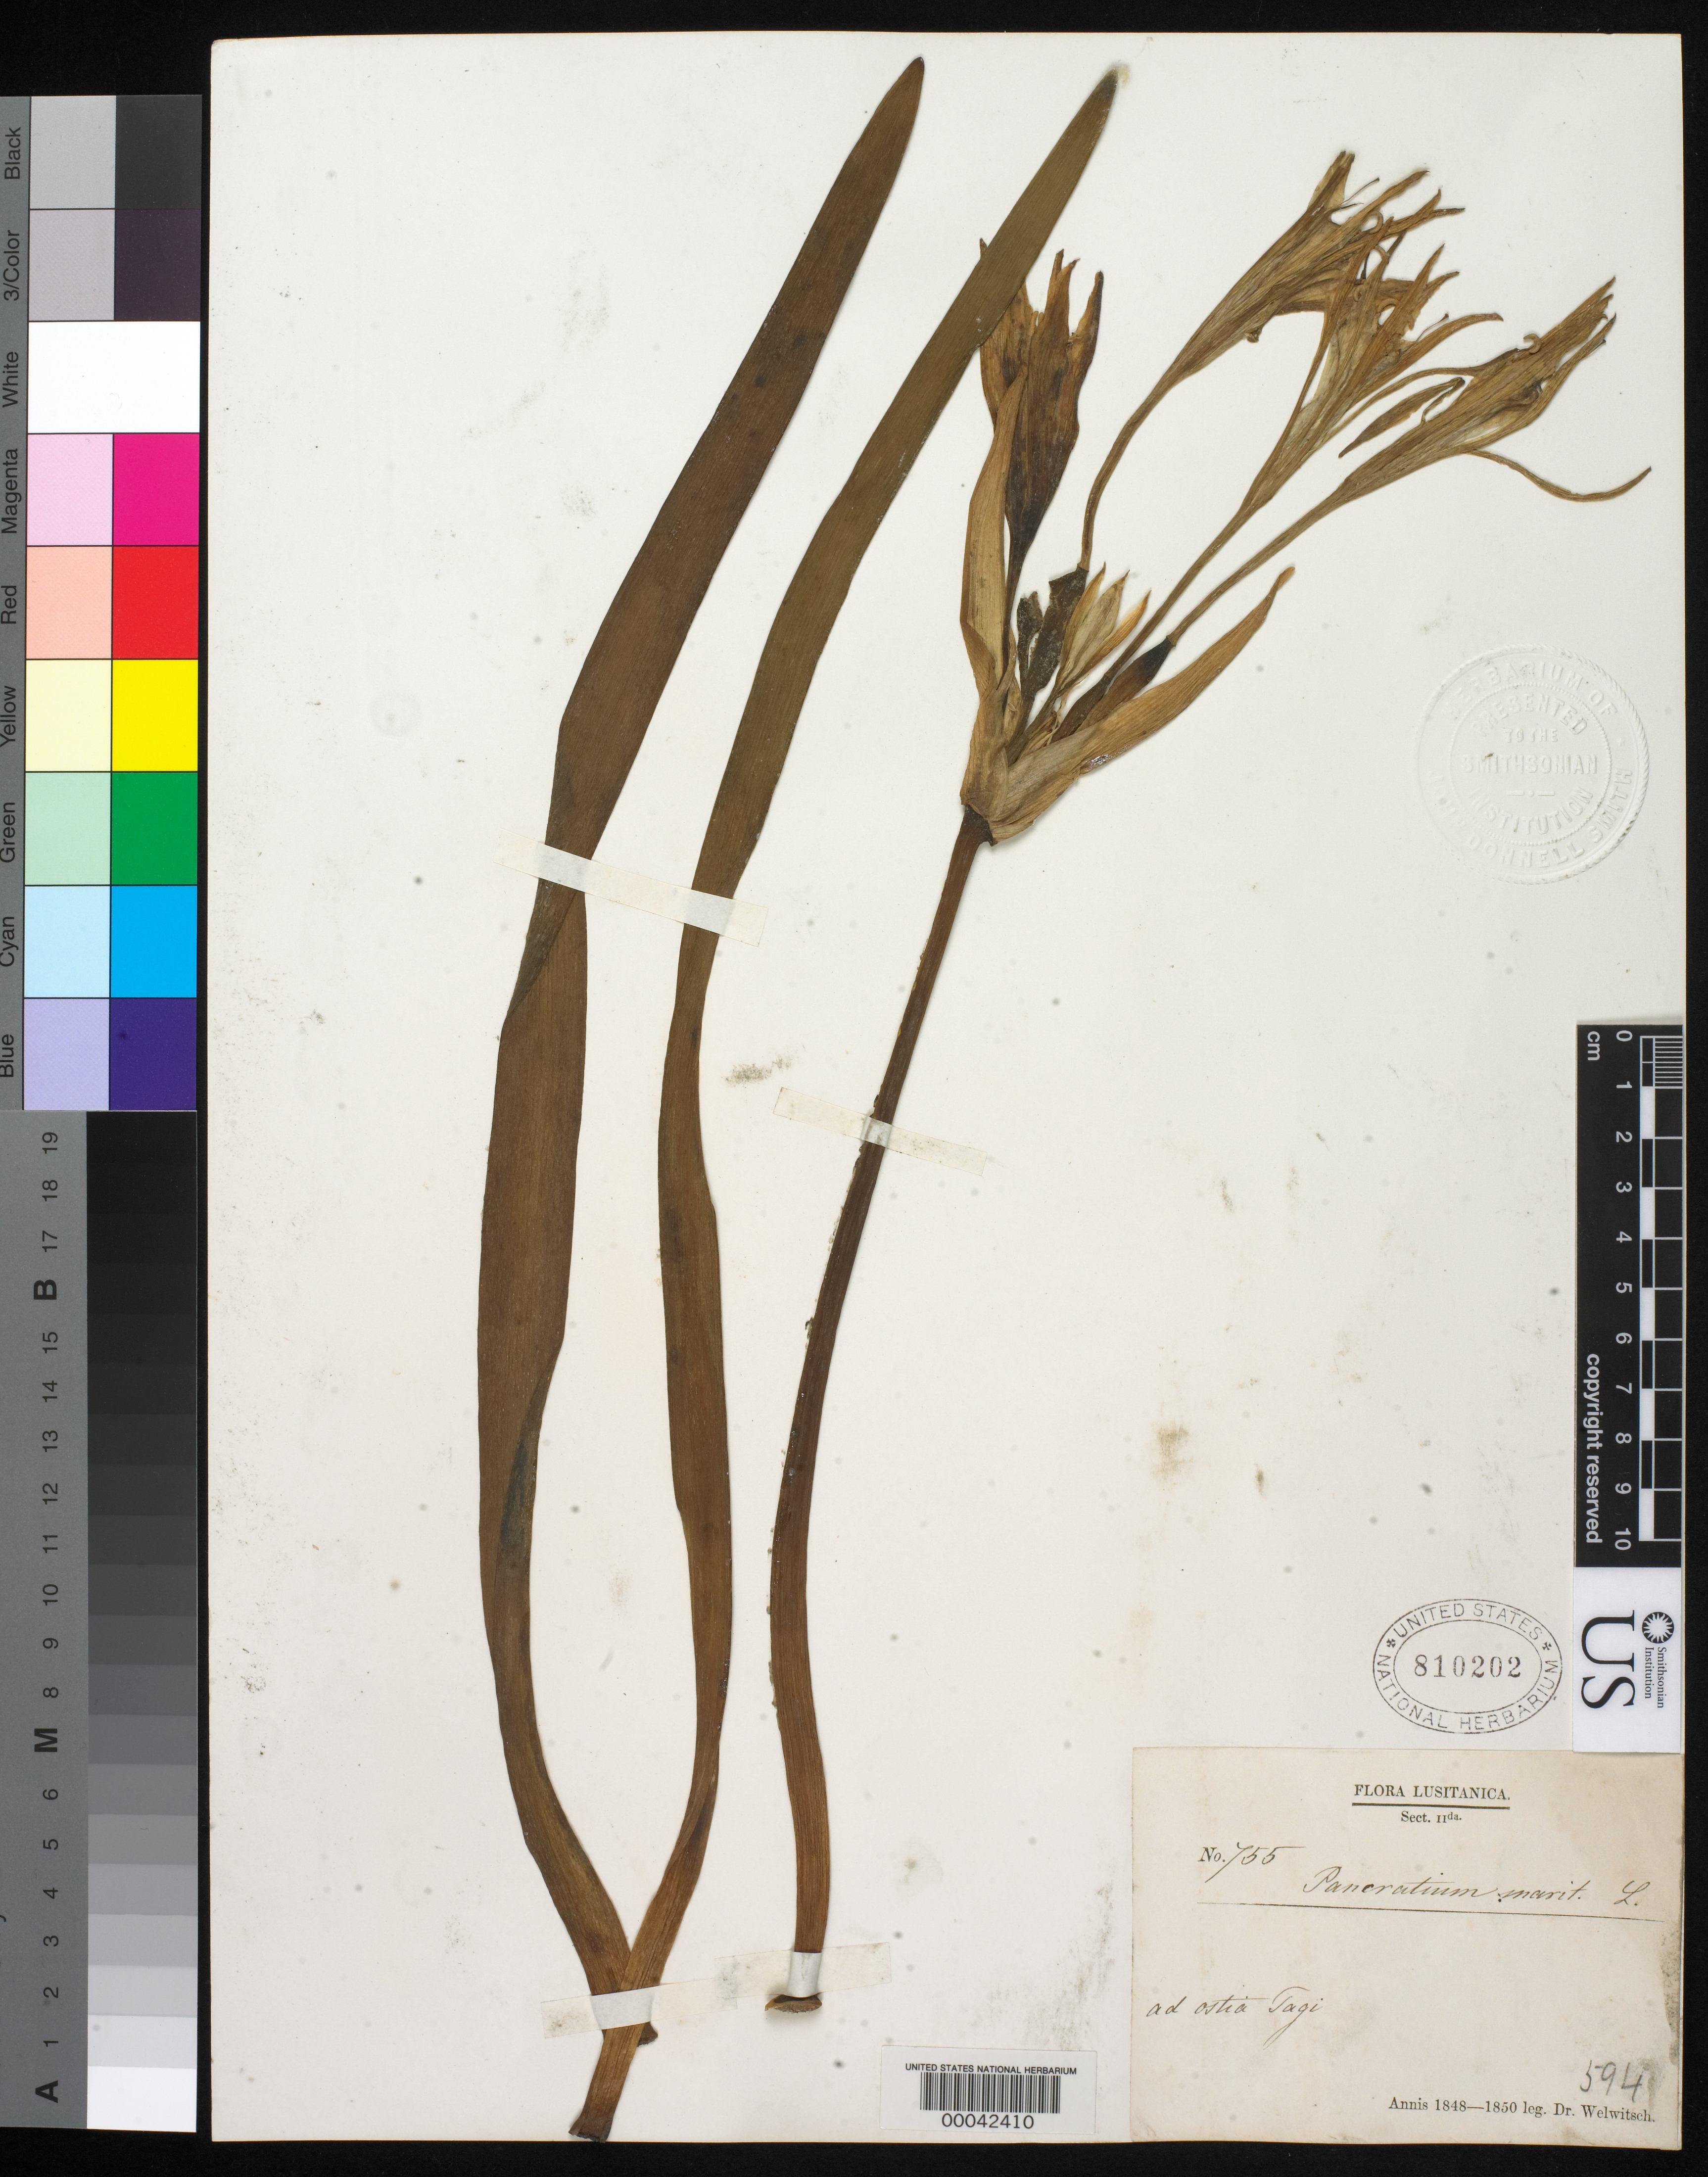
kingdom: Plantae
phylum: Tracheophyta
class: Liliopsida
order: Asparagales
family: Amaryllidaceae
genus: Pancratium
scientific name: Pancratium maritimum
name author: L.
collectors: F. M. Welwitsch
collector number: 755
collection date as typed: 1848 to -- -- 1850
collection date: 1848/1850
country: Portugal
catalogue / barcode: US 810202